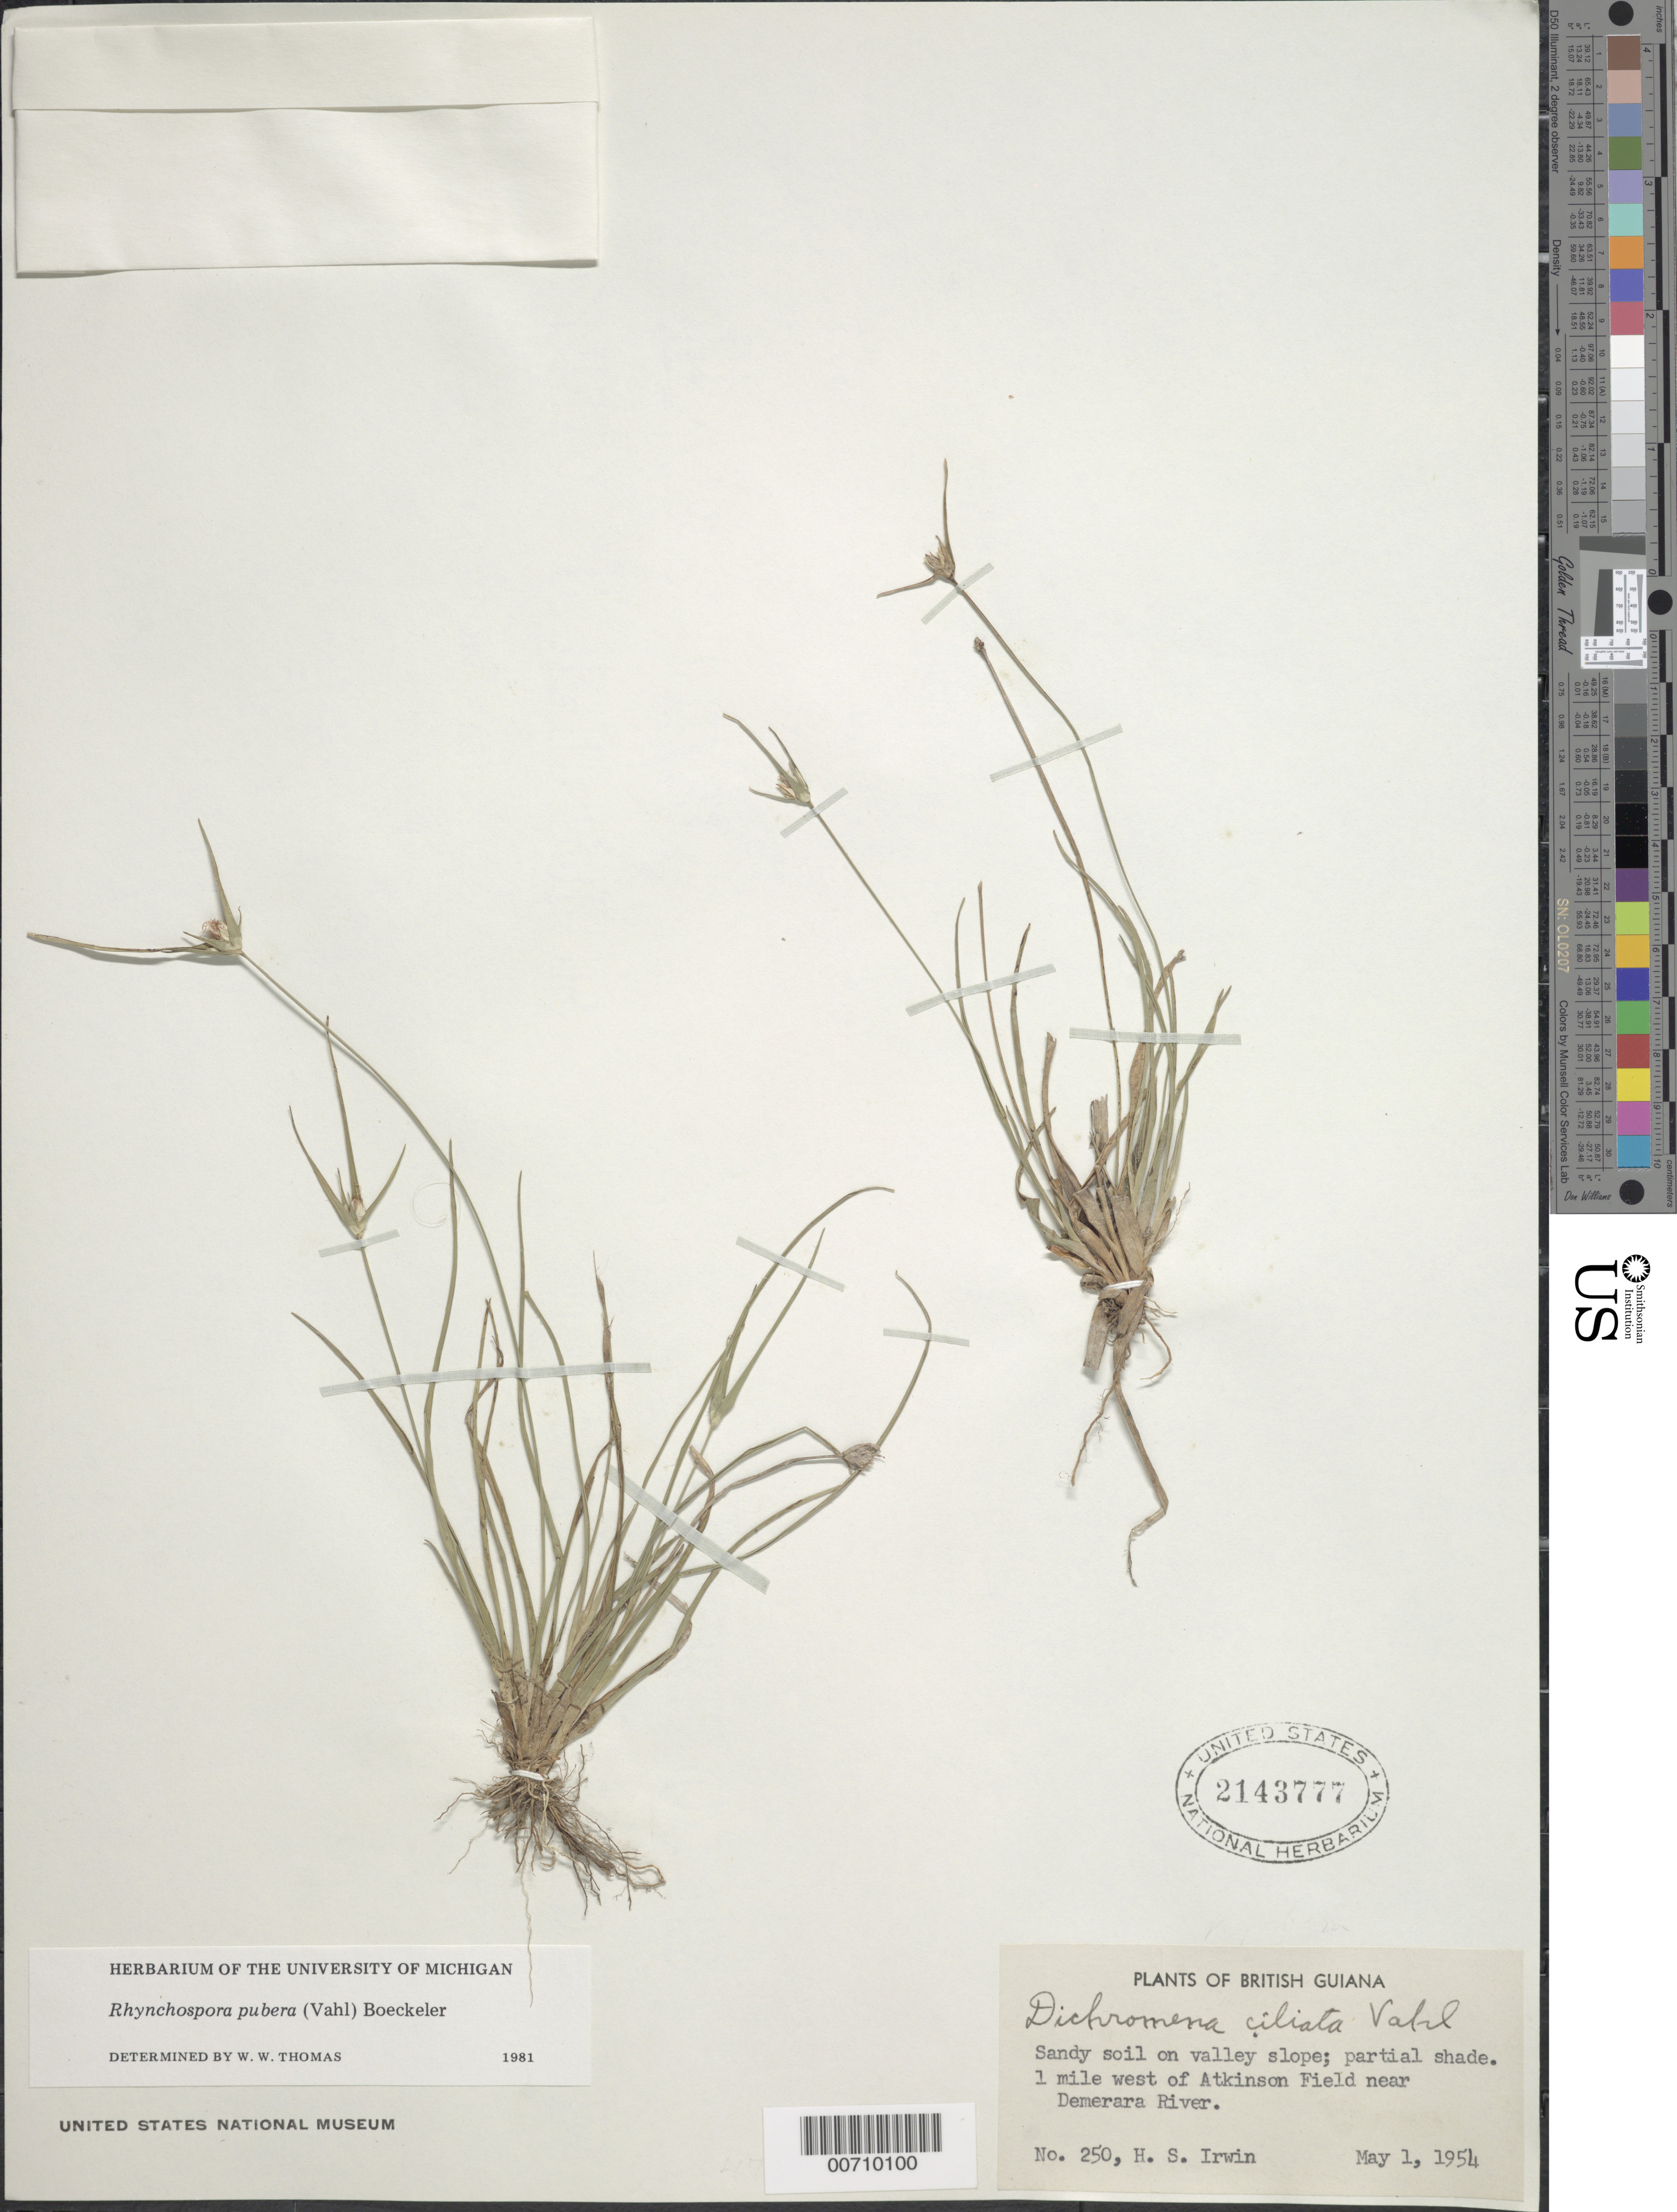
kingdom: Plantae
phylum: Tracheophyta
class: Liliopsida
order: Poales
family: Cyperaceae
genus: Rhynchospora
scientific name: Rhynchospora pubera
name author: (Vahl) Boeckeler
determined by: Thomas, W. W., (NY), New York Botanical Garden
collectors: H. Irwin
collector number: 250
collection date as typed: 1-May-54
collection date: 1954-05-01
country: Guyana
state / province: Demerara-Mahaica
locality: Atkinson Field, 1 mi. W of, near Demerara R.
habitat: Sandy soil on valley slope; partial shade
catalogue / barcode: US 2143777